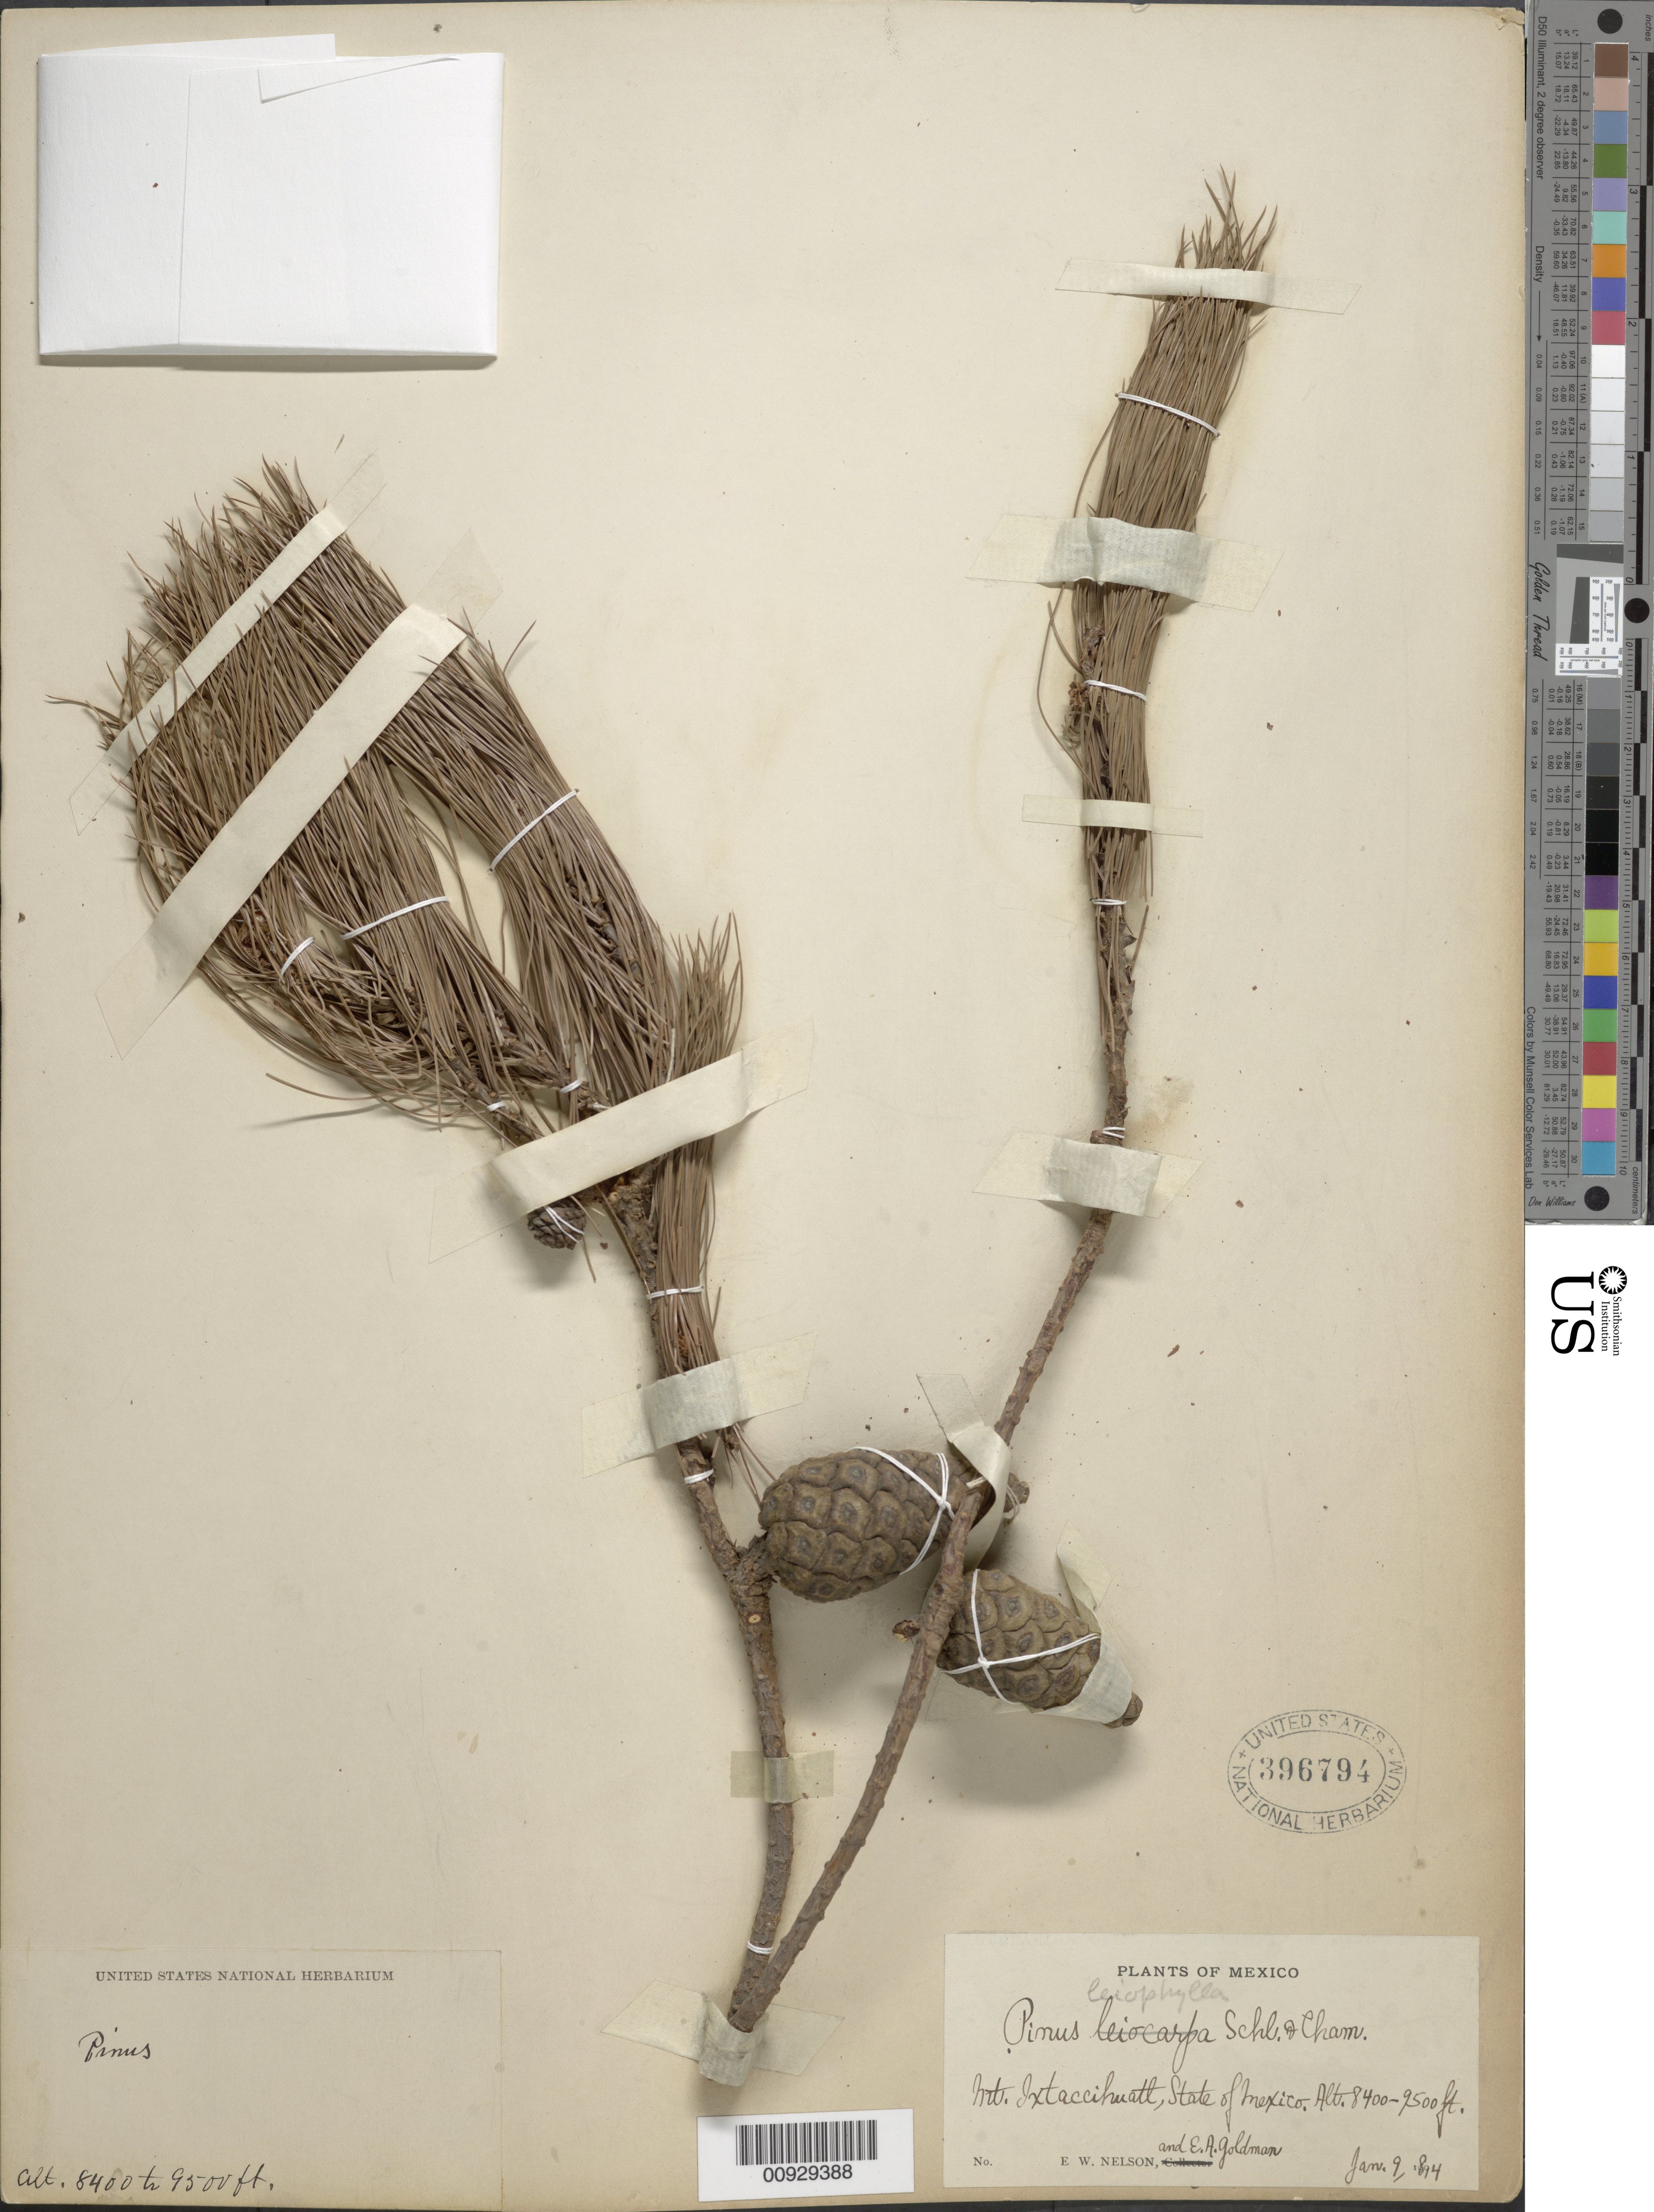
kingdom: Plantae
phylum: Tracheophyta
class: Pinopsida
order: Pinales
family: Pinaceae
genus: Pinus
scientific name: Pinus leiophylla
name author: Schiede ex Schltdl. & Cham.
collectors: E. W. Nelson & E. A. Goldman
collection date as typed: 09 Jan 1894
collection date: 1894-01-09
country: Mexico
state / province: México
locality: Mt. Ixtaccihuatl.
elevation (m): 2560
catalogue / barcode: US 396794